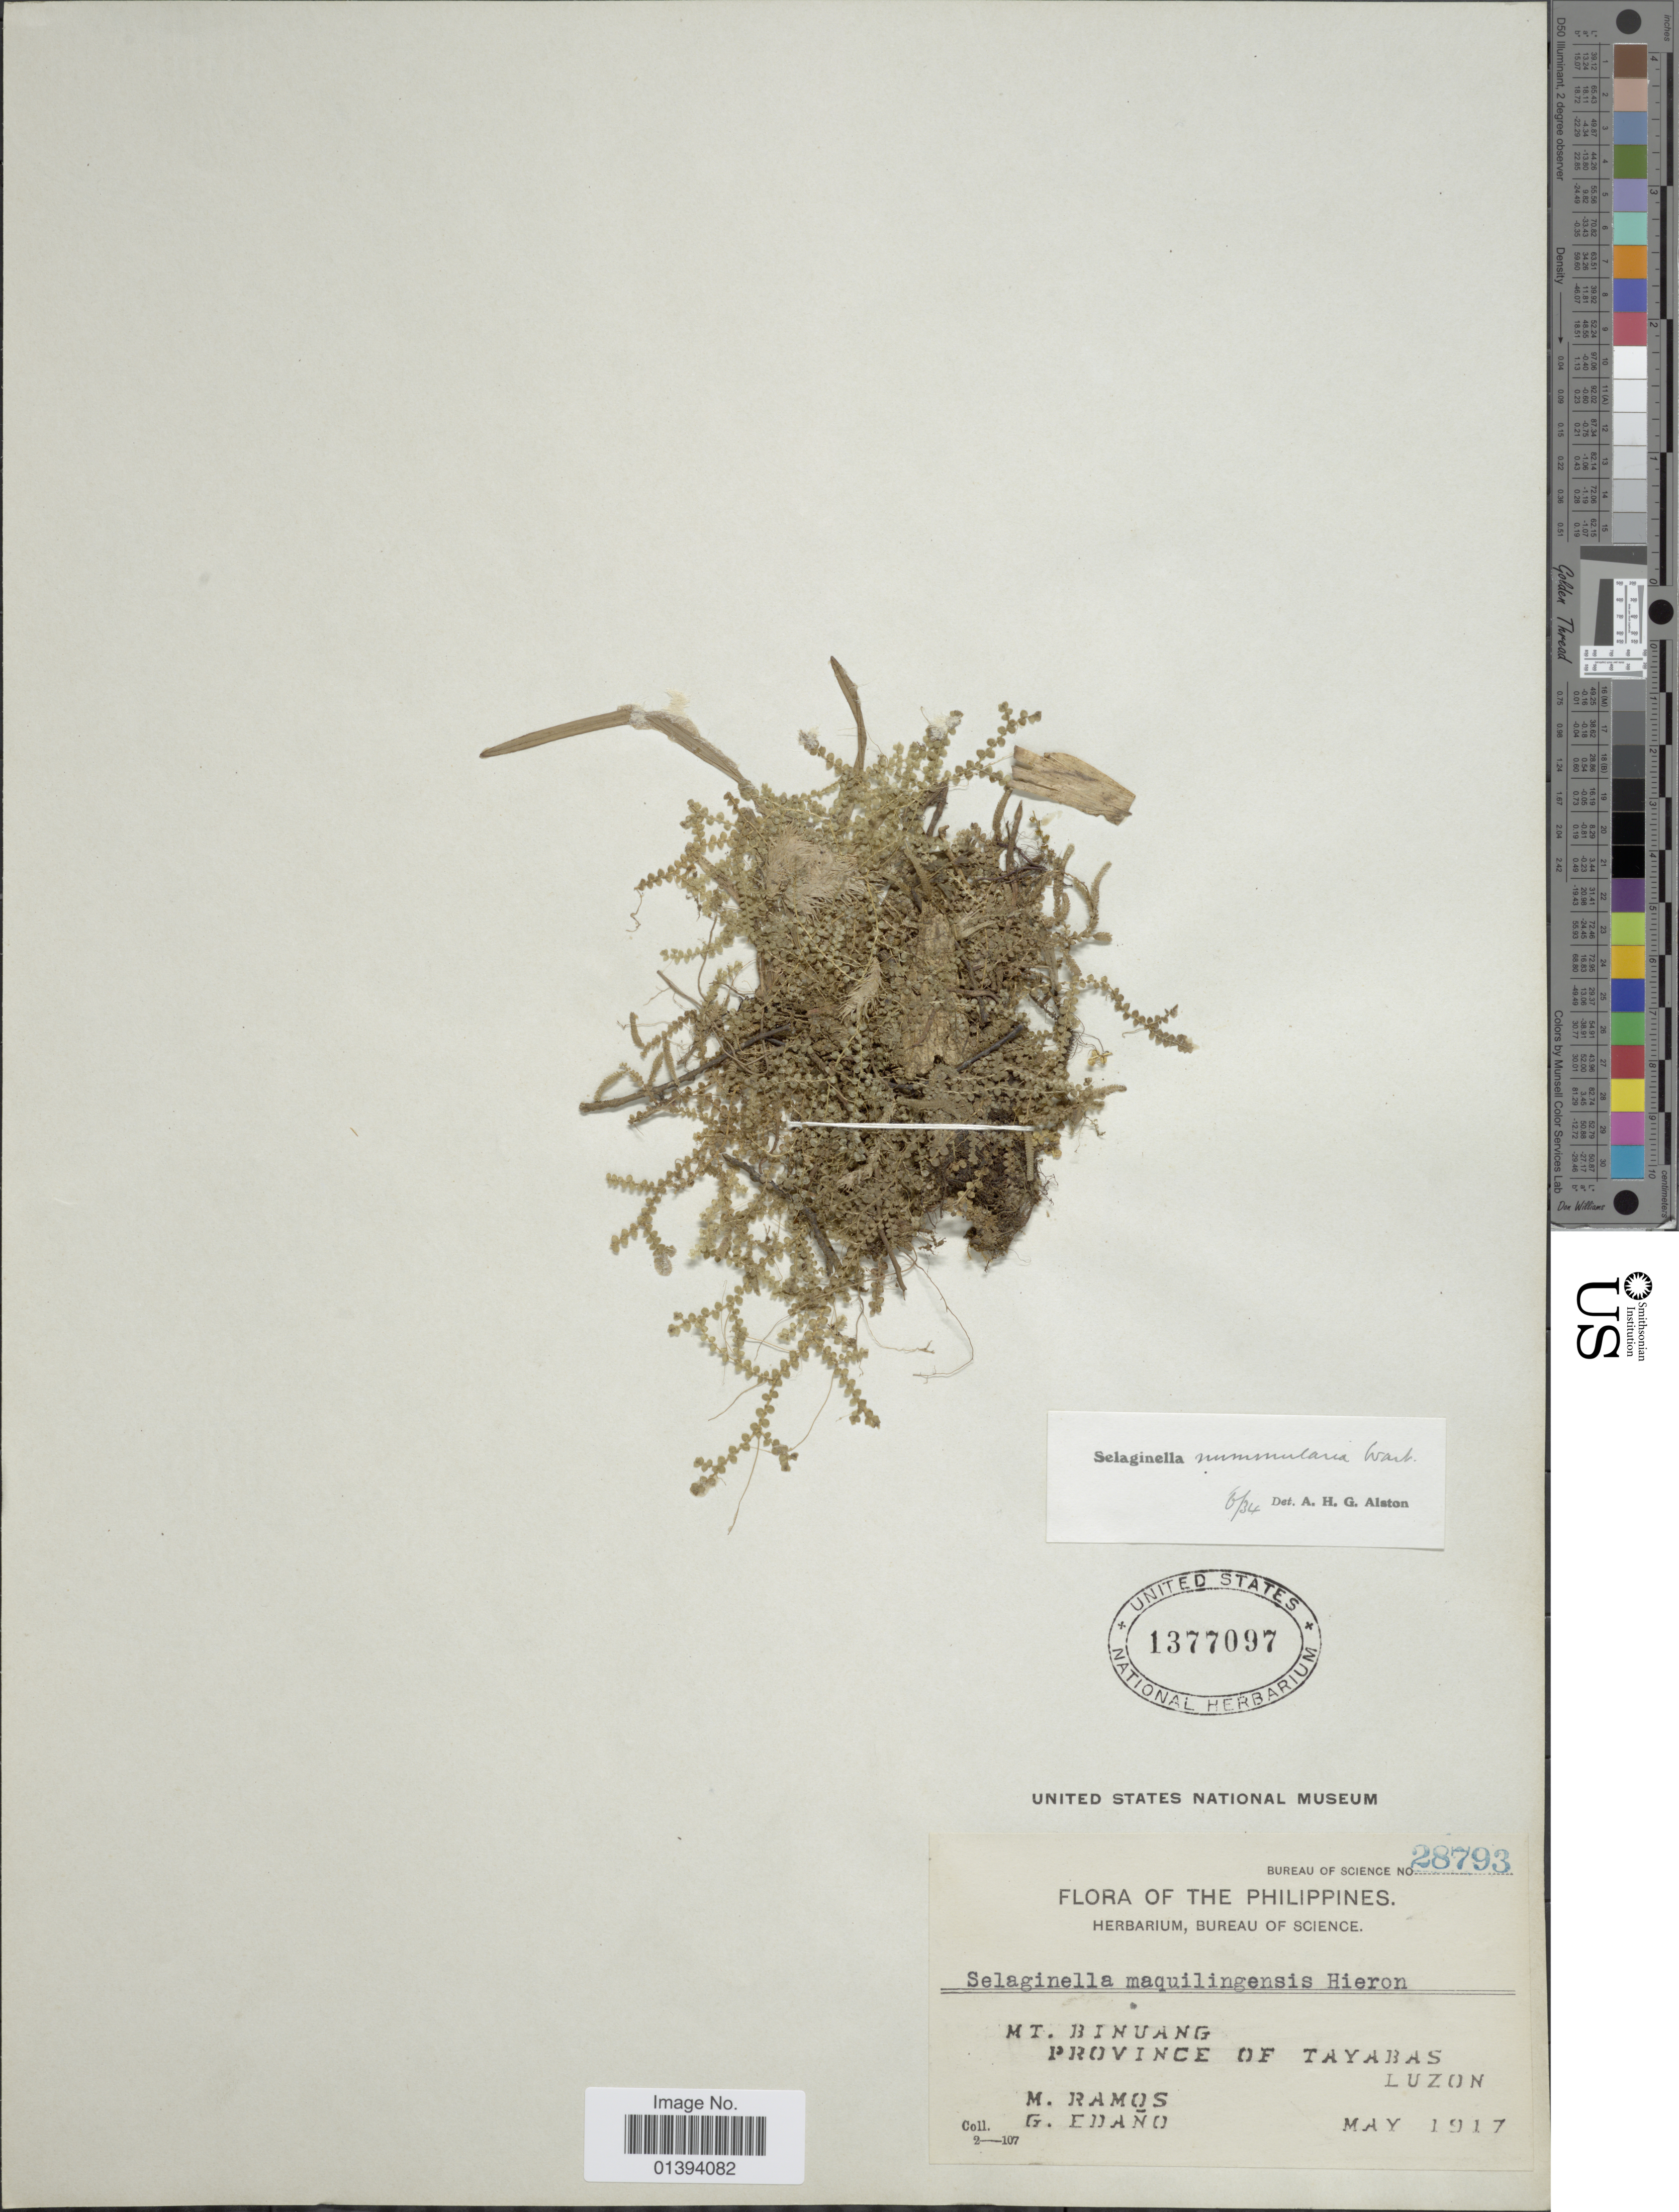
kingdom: Plantae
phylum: Tracheophyta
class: Lycopodiopsida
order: Selaginellales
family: Selaginellaceae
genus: Selaginella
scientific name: Selaginella nummularia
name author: Warb.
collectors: M. Ramos & G. Edaño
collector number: Bureau of Science 28793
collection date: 1917-05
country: Philippines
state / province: Central Luzon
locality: Mt. Binuang, province of Tayabas, Luzon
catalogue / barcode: US 1377097